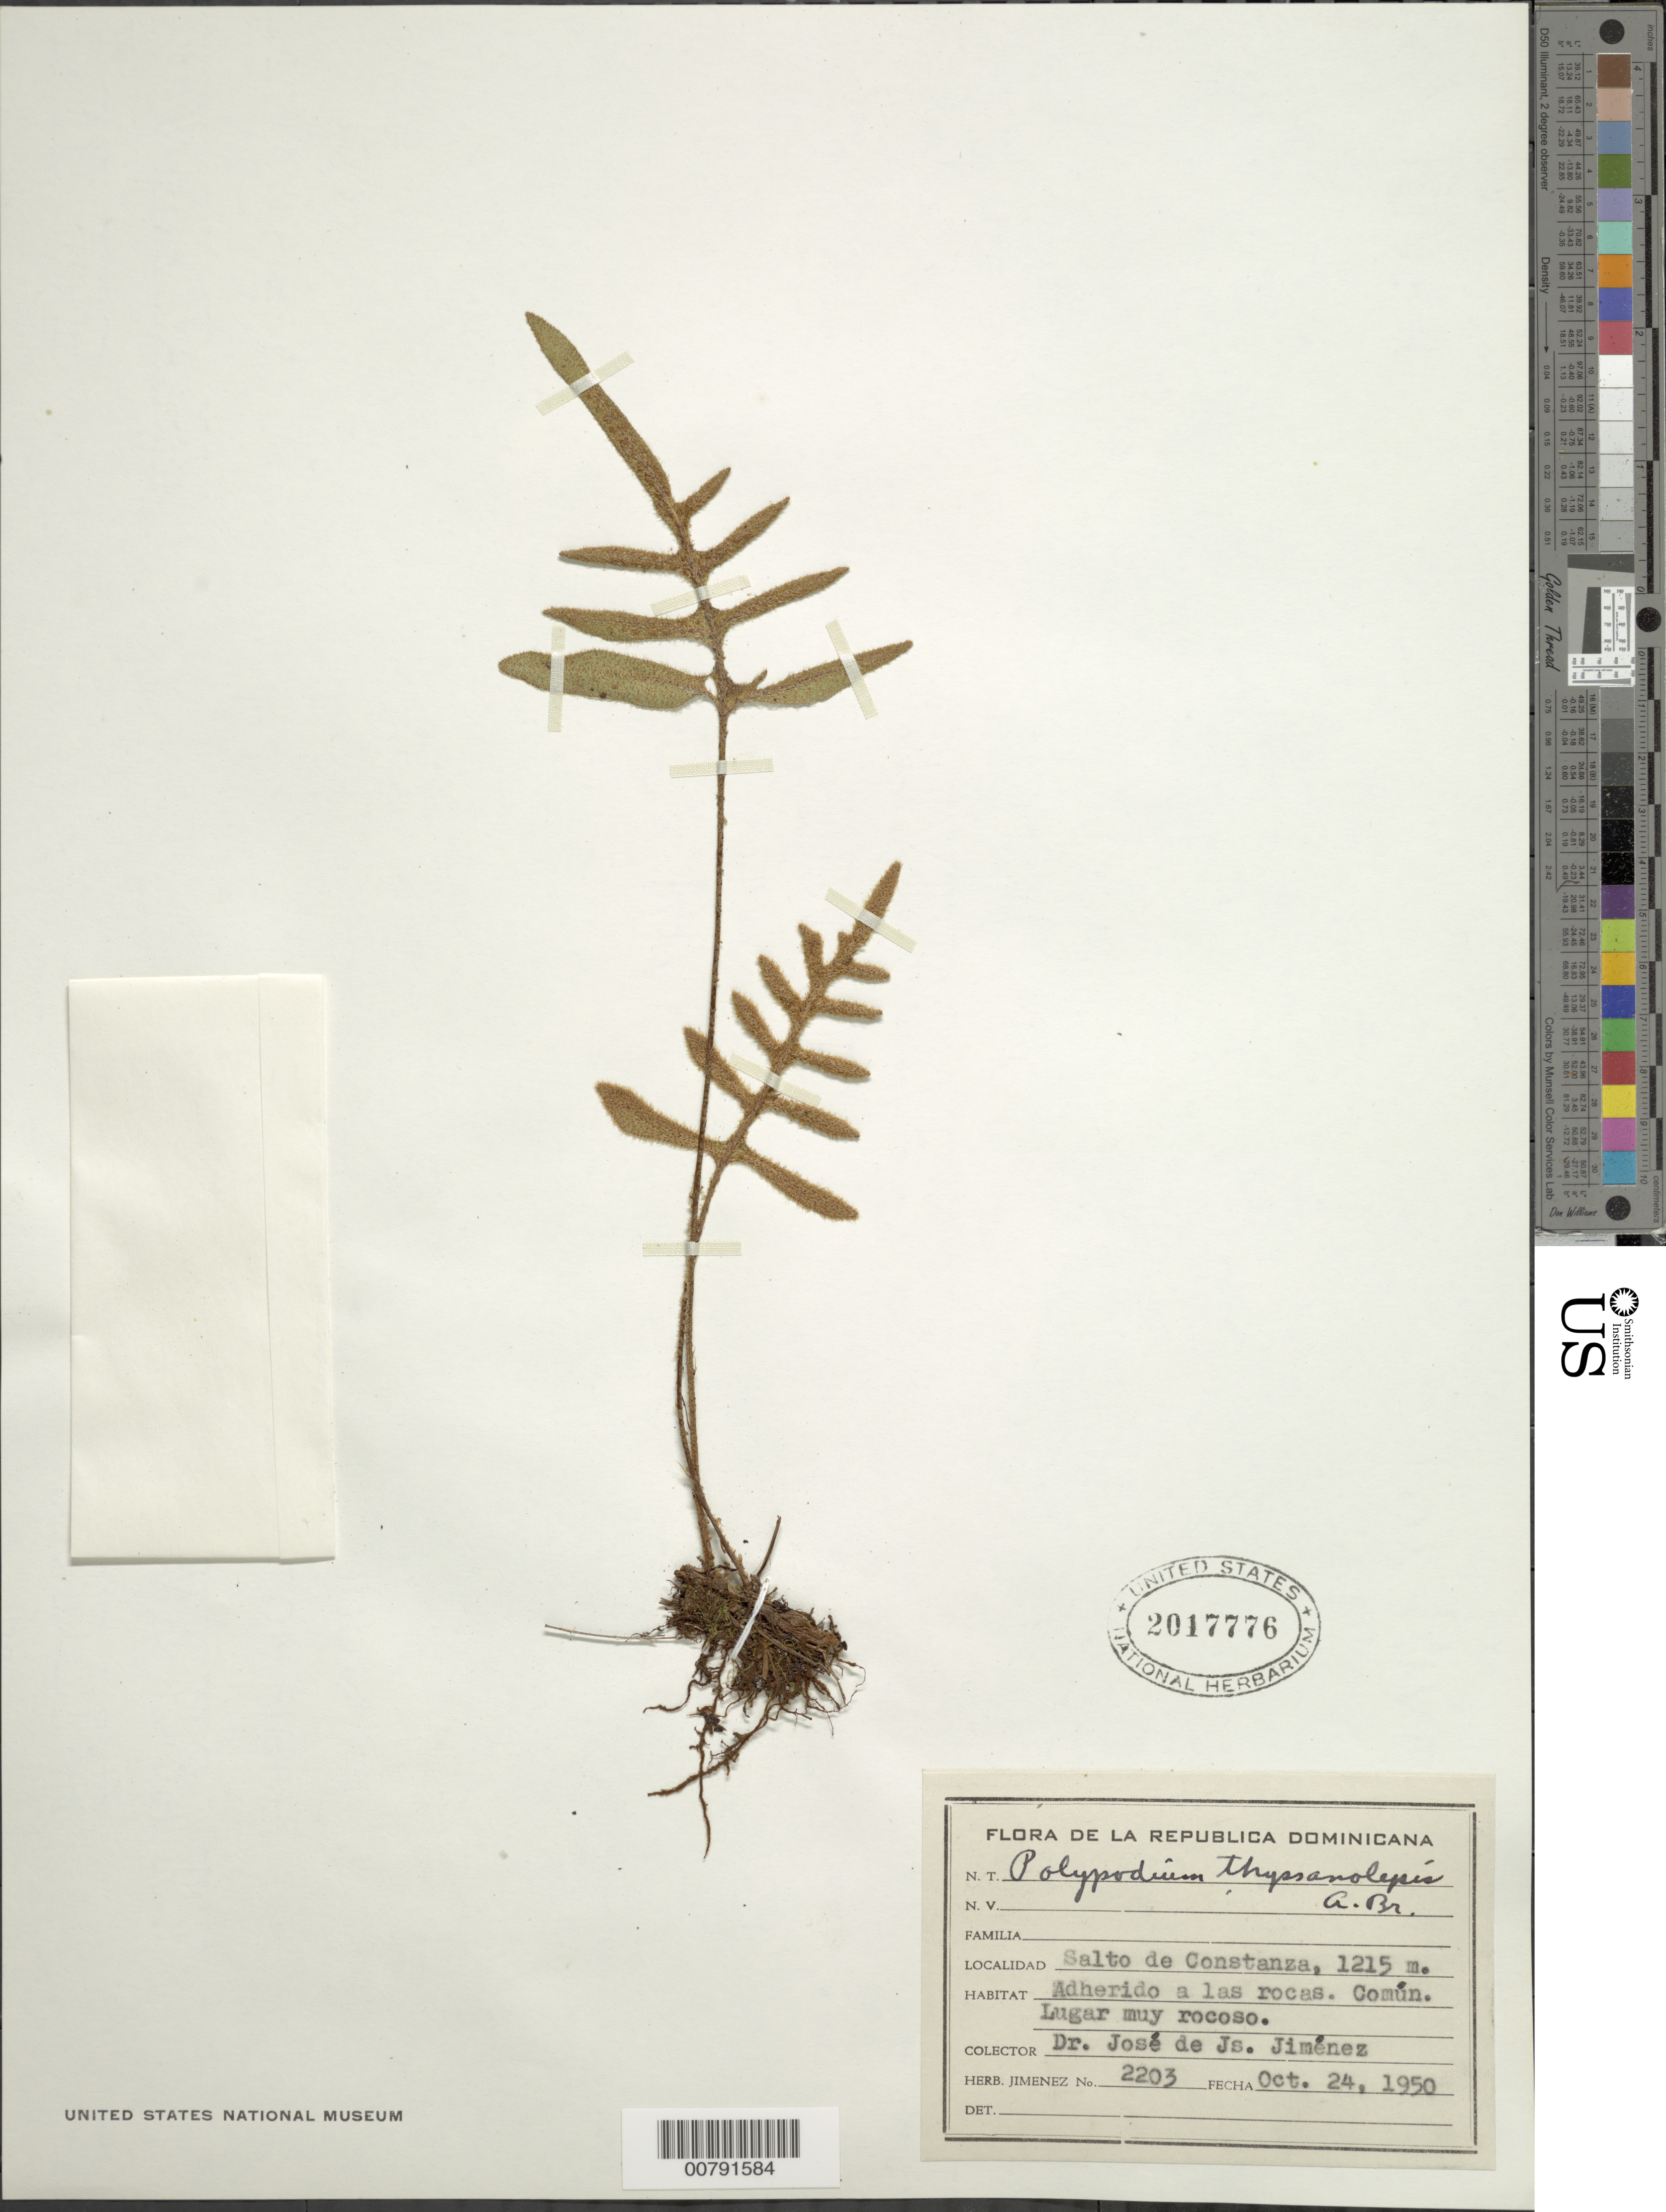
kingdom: Plantae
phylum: Tracheophyta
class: Polypodiopsida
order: Polypodiales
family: Polypodiaceae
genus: Pleopeltis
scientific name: Pleopeltis thyssanolepis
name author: (A. Braun ex Klotzsch) E.G. Andrews & Windham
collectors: J. J. Jiménez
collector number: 2203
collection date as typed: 24 Oct 1950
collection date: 1950-10-24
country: Dominican Republic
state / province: La Vega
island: Hispaniola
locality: Salto de Constanza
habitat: Adherido a las rocas; lugar muy rocoso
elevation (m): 1215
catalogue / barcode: US 2017776